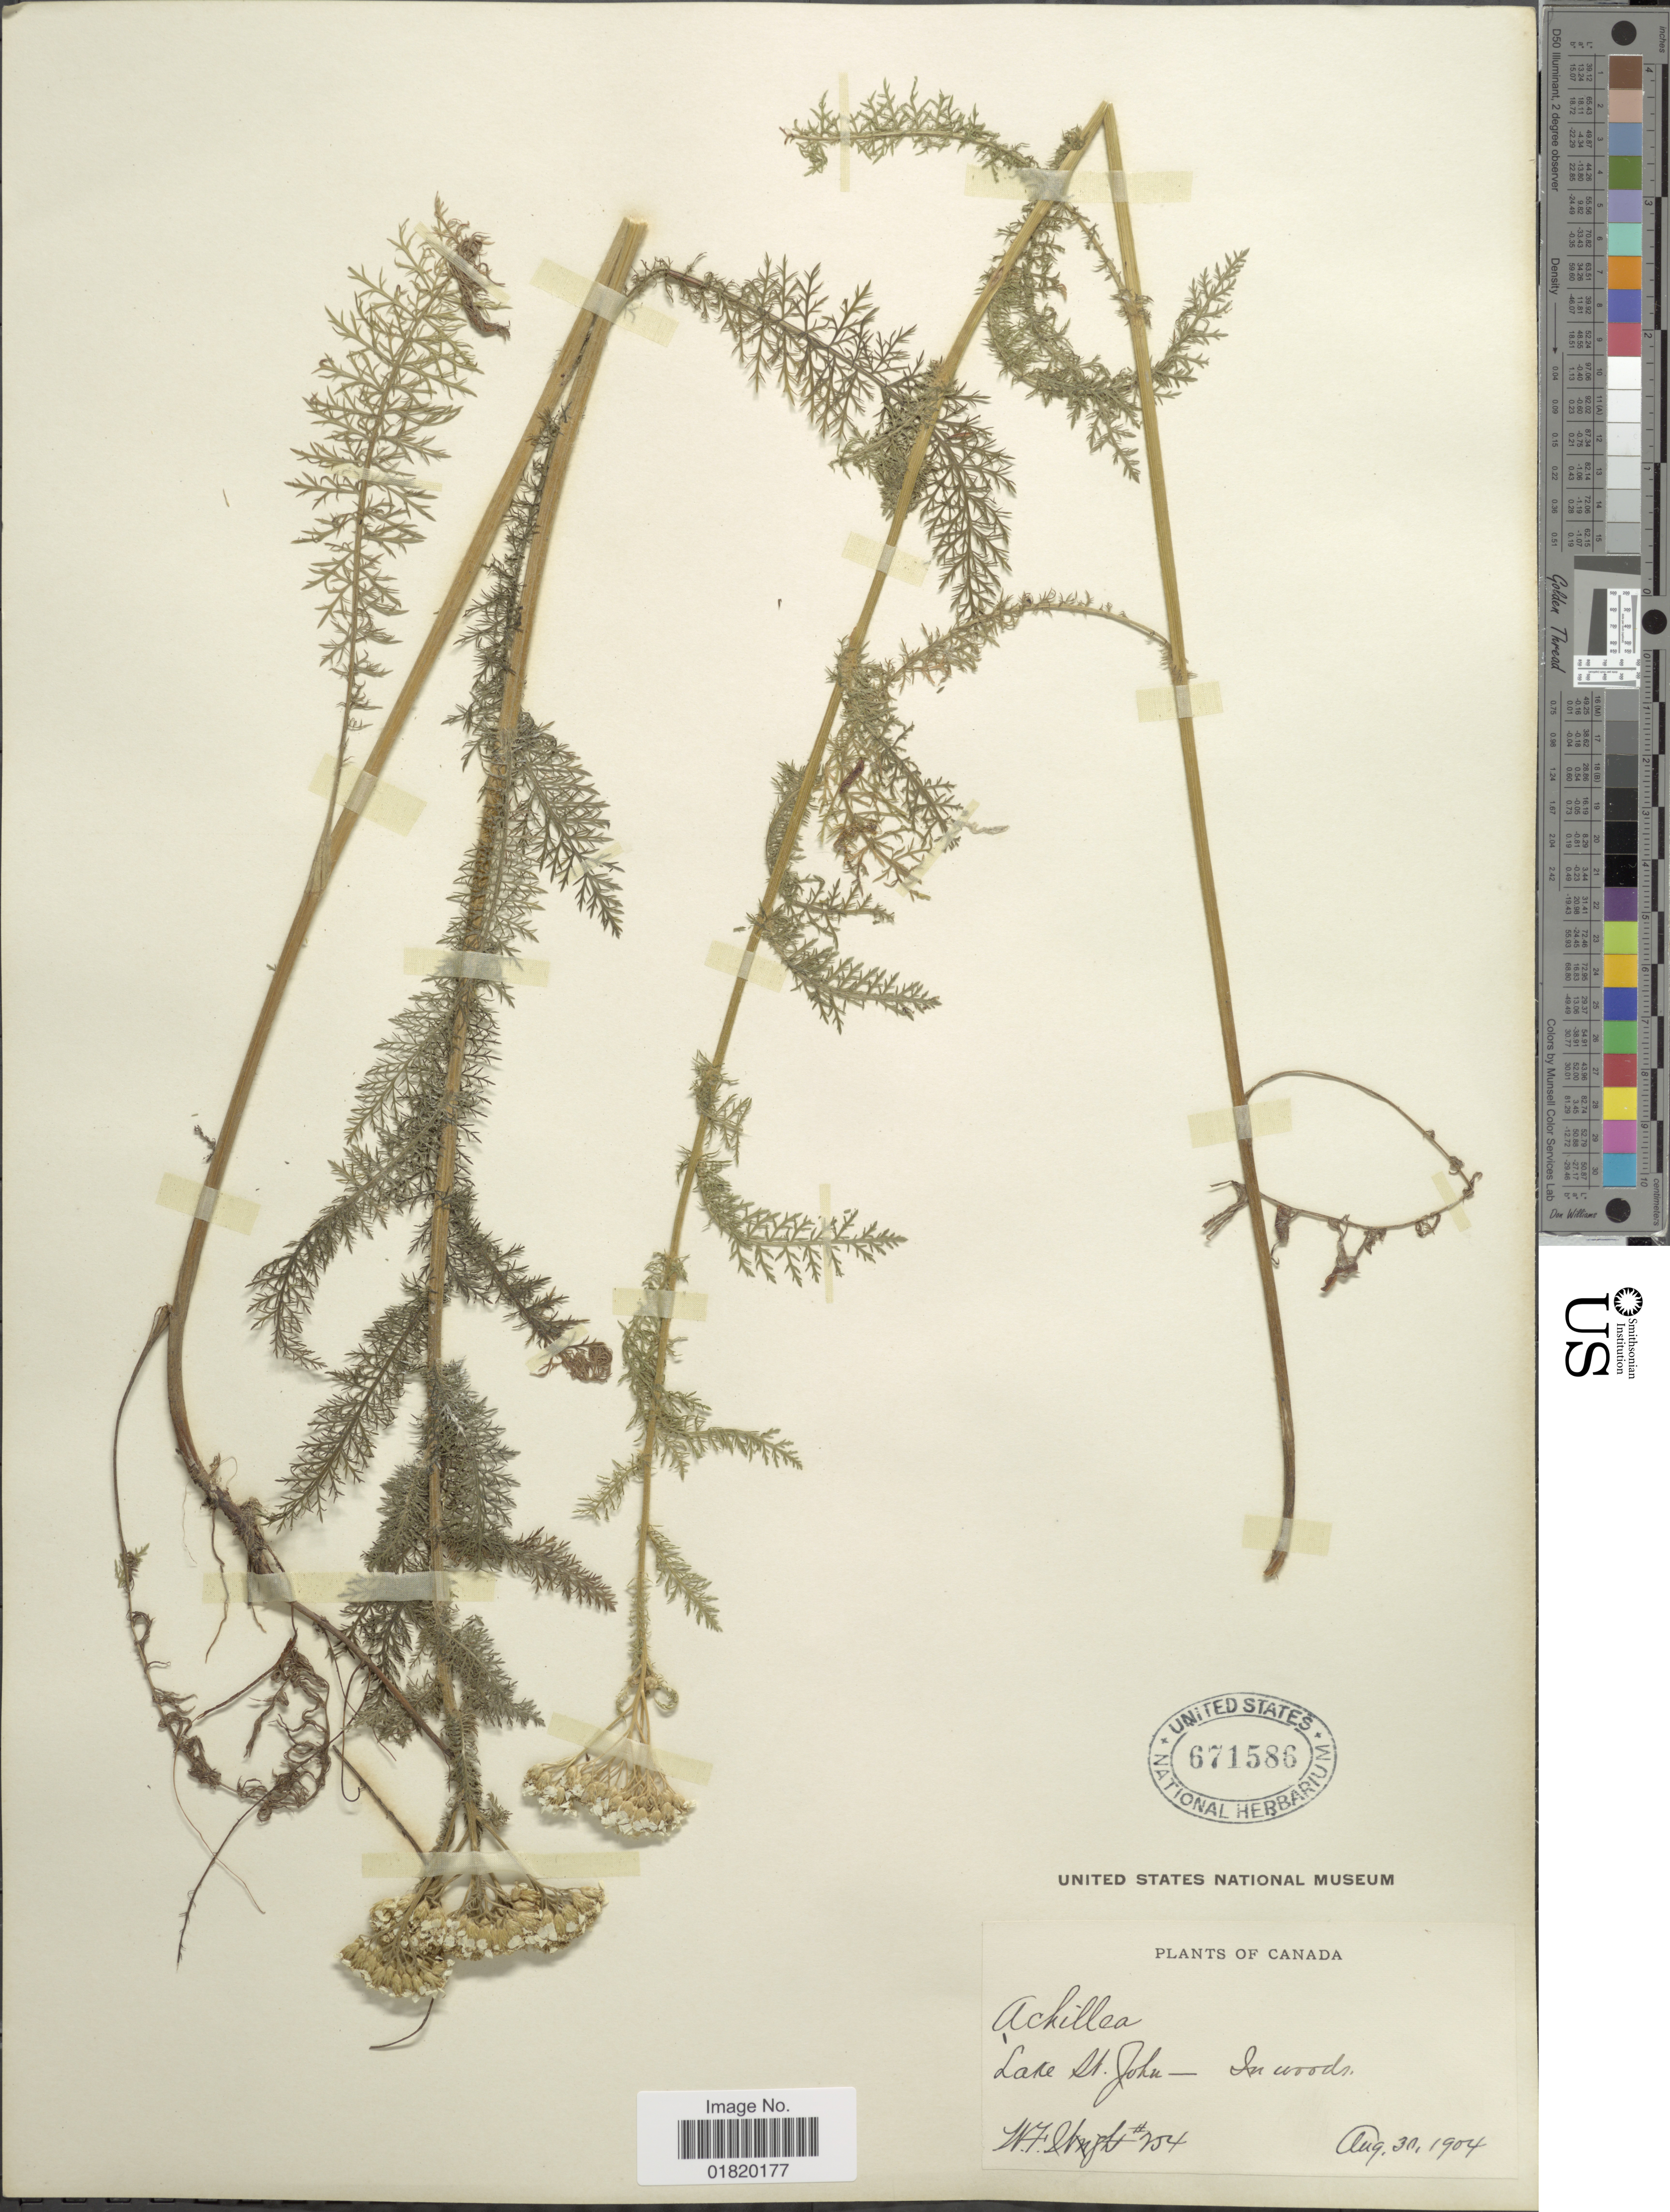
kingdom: Plantae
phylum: Tracheophyta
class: Magnoliopsida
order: Asterales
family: Asteraceae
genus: Achillea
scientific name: Achillea millefolium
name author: L.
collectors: W. F. Wright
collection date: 1904-08-30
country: Canada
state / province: Quebec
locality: Lake St. John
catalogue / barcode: US 671586